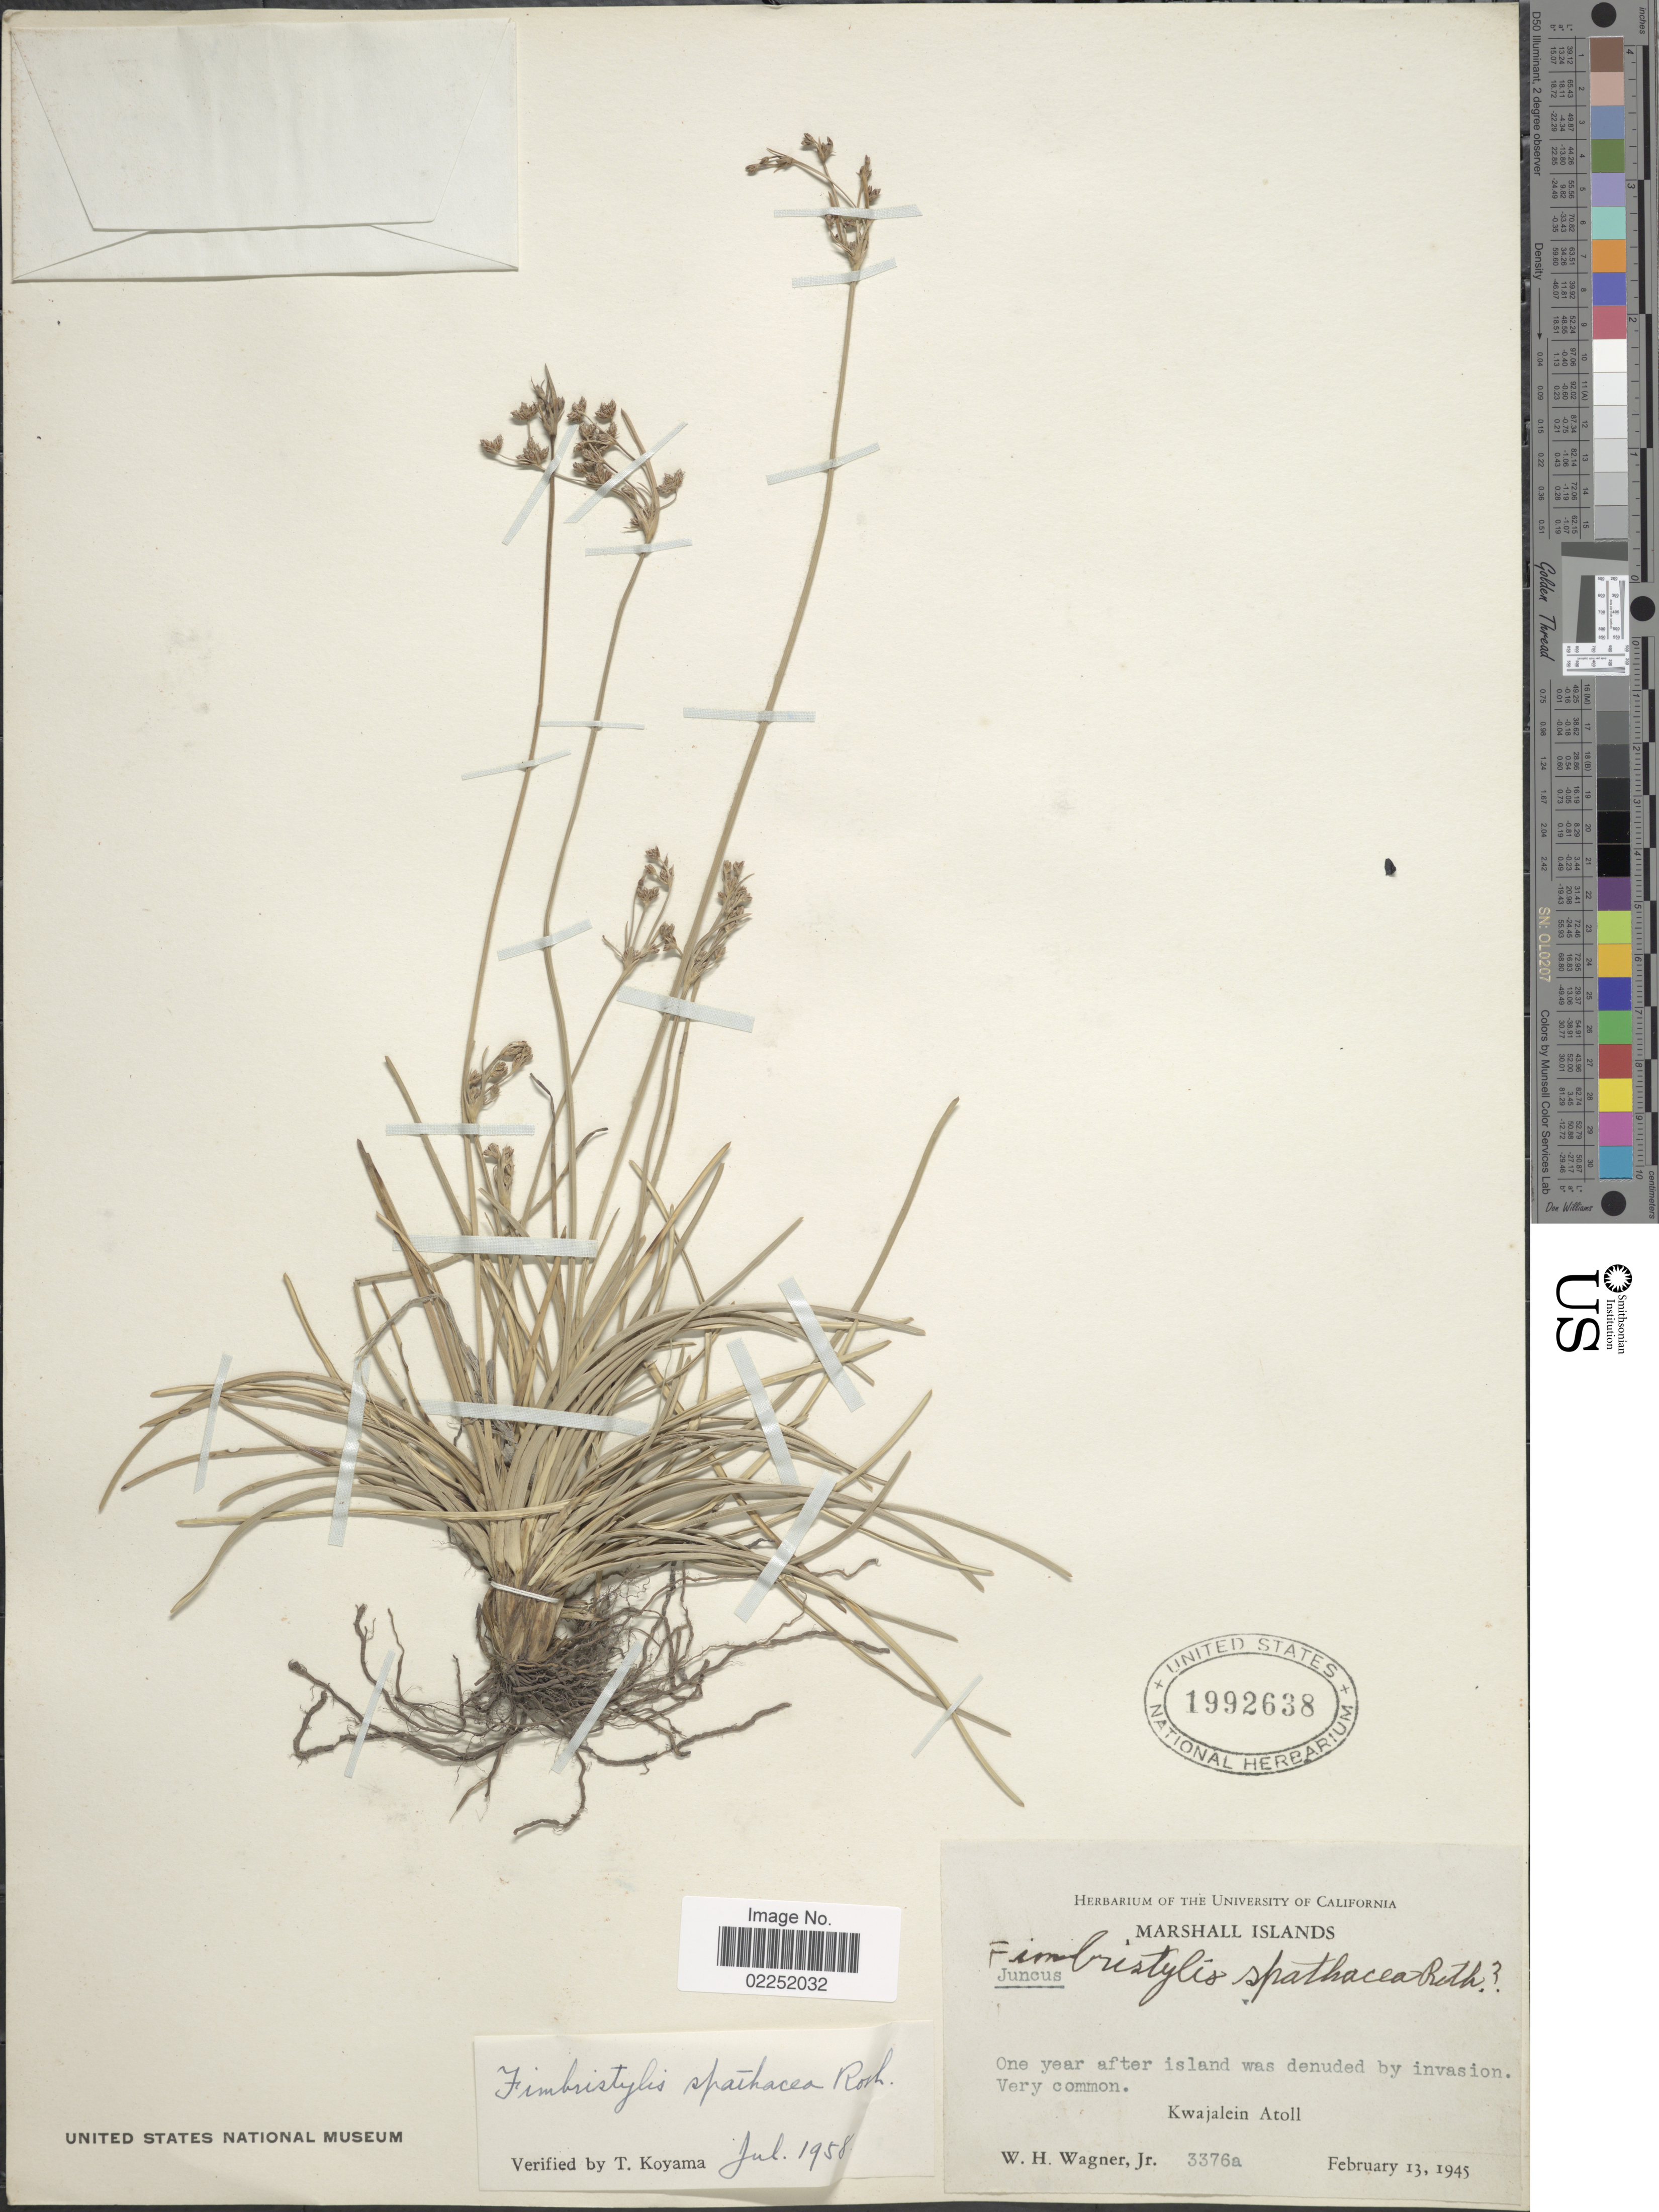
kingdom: Plantae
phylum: Tracheophyta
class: Liliopsida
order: Poales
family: Cyperaceae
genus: Fimbristylis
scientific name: Fimbristylis cymosa subsp. spathacea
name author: (Roth) T. Koyama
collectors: W. H. Wagner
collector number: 3376a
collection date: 1945-02-13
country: Marshall Islands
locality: Kwajalein Atoll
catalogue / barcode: US 1992638